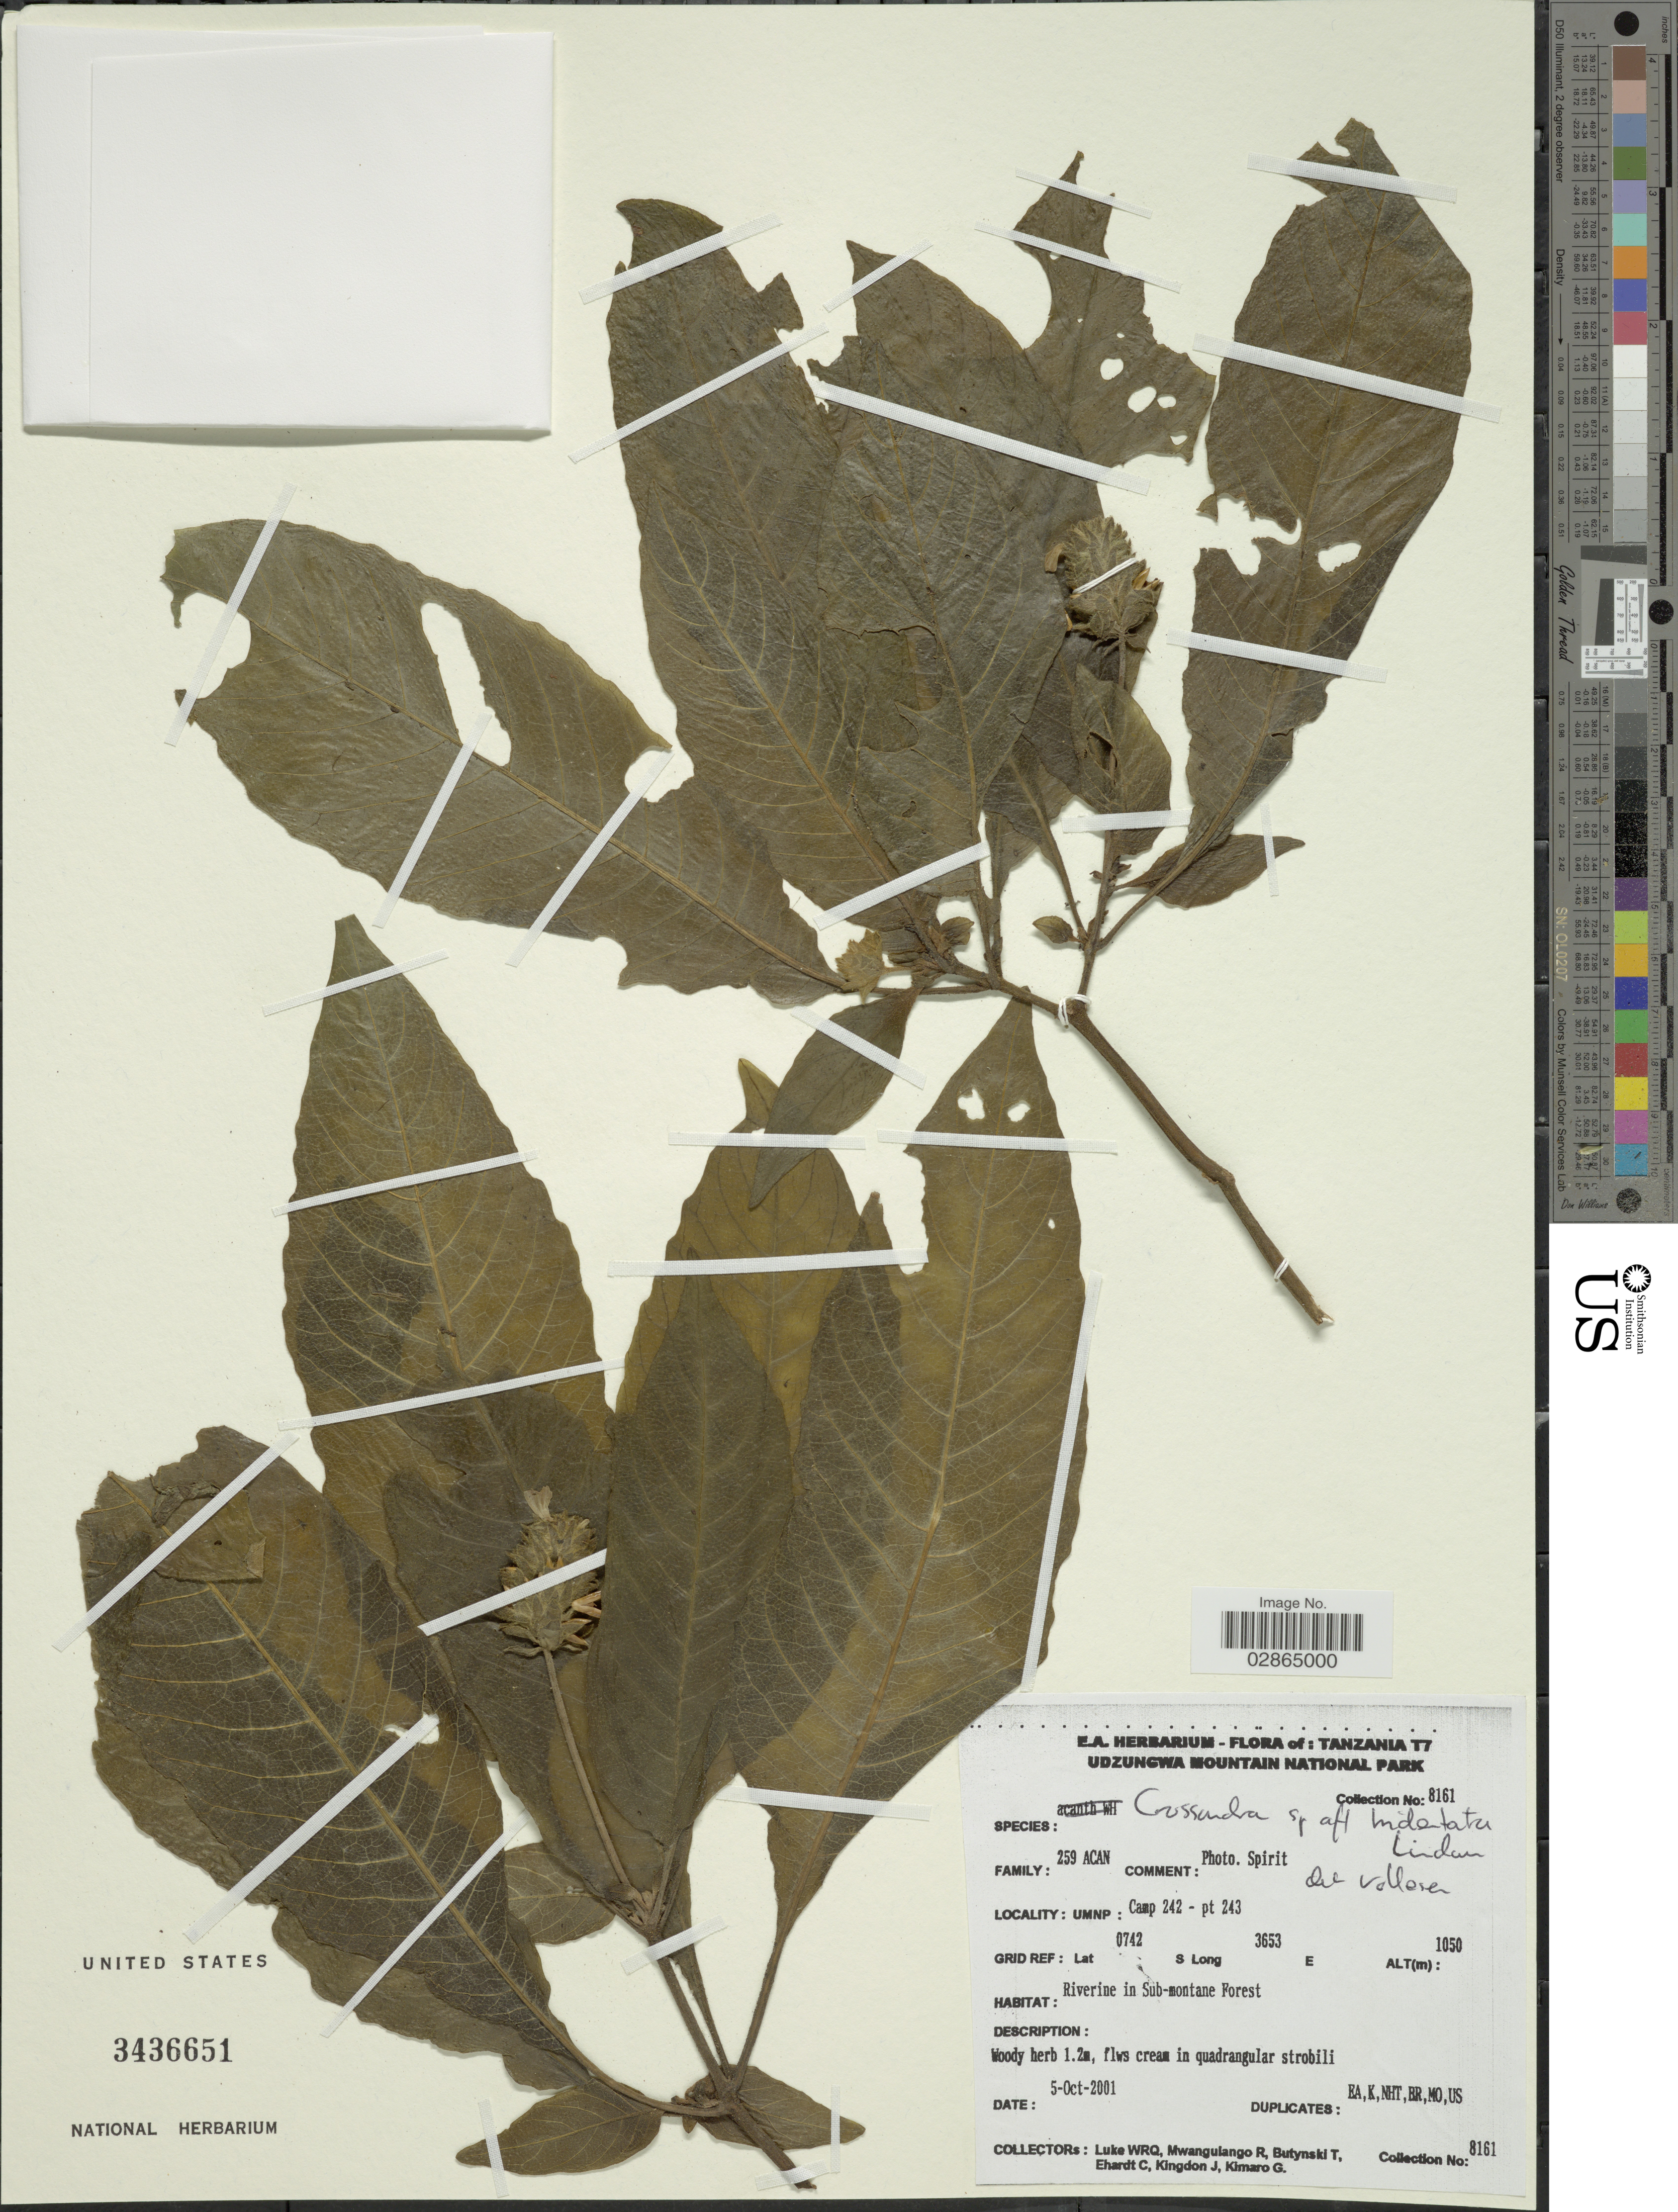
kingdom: Plantae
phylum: Tracheophyta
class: Magnoliopsida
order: Lamiales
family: Acanthaceae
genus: Crossandra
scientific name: Crossandra tridentata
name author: Lindau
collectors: Q. Luke, R. Mwangulango, T. Butynski, C. Ehardt & et al.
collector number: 8161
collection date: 2001-10-05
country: Tanzania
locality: UMNP: Camp 242 - pt 243.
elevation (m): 1050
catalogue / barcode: US 3436651